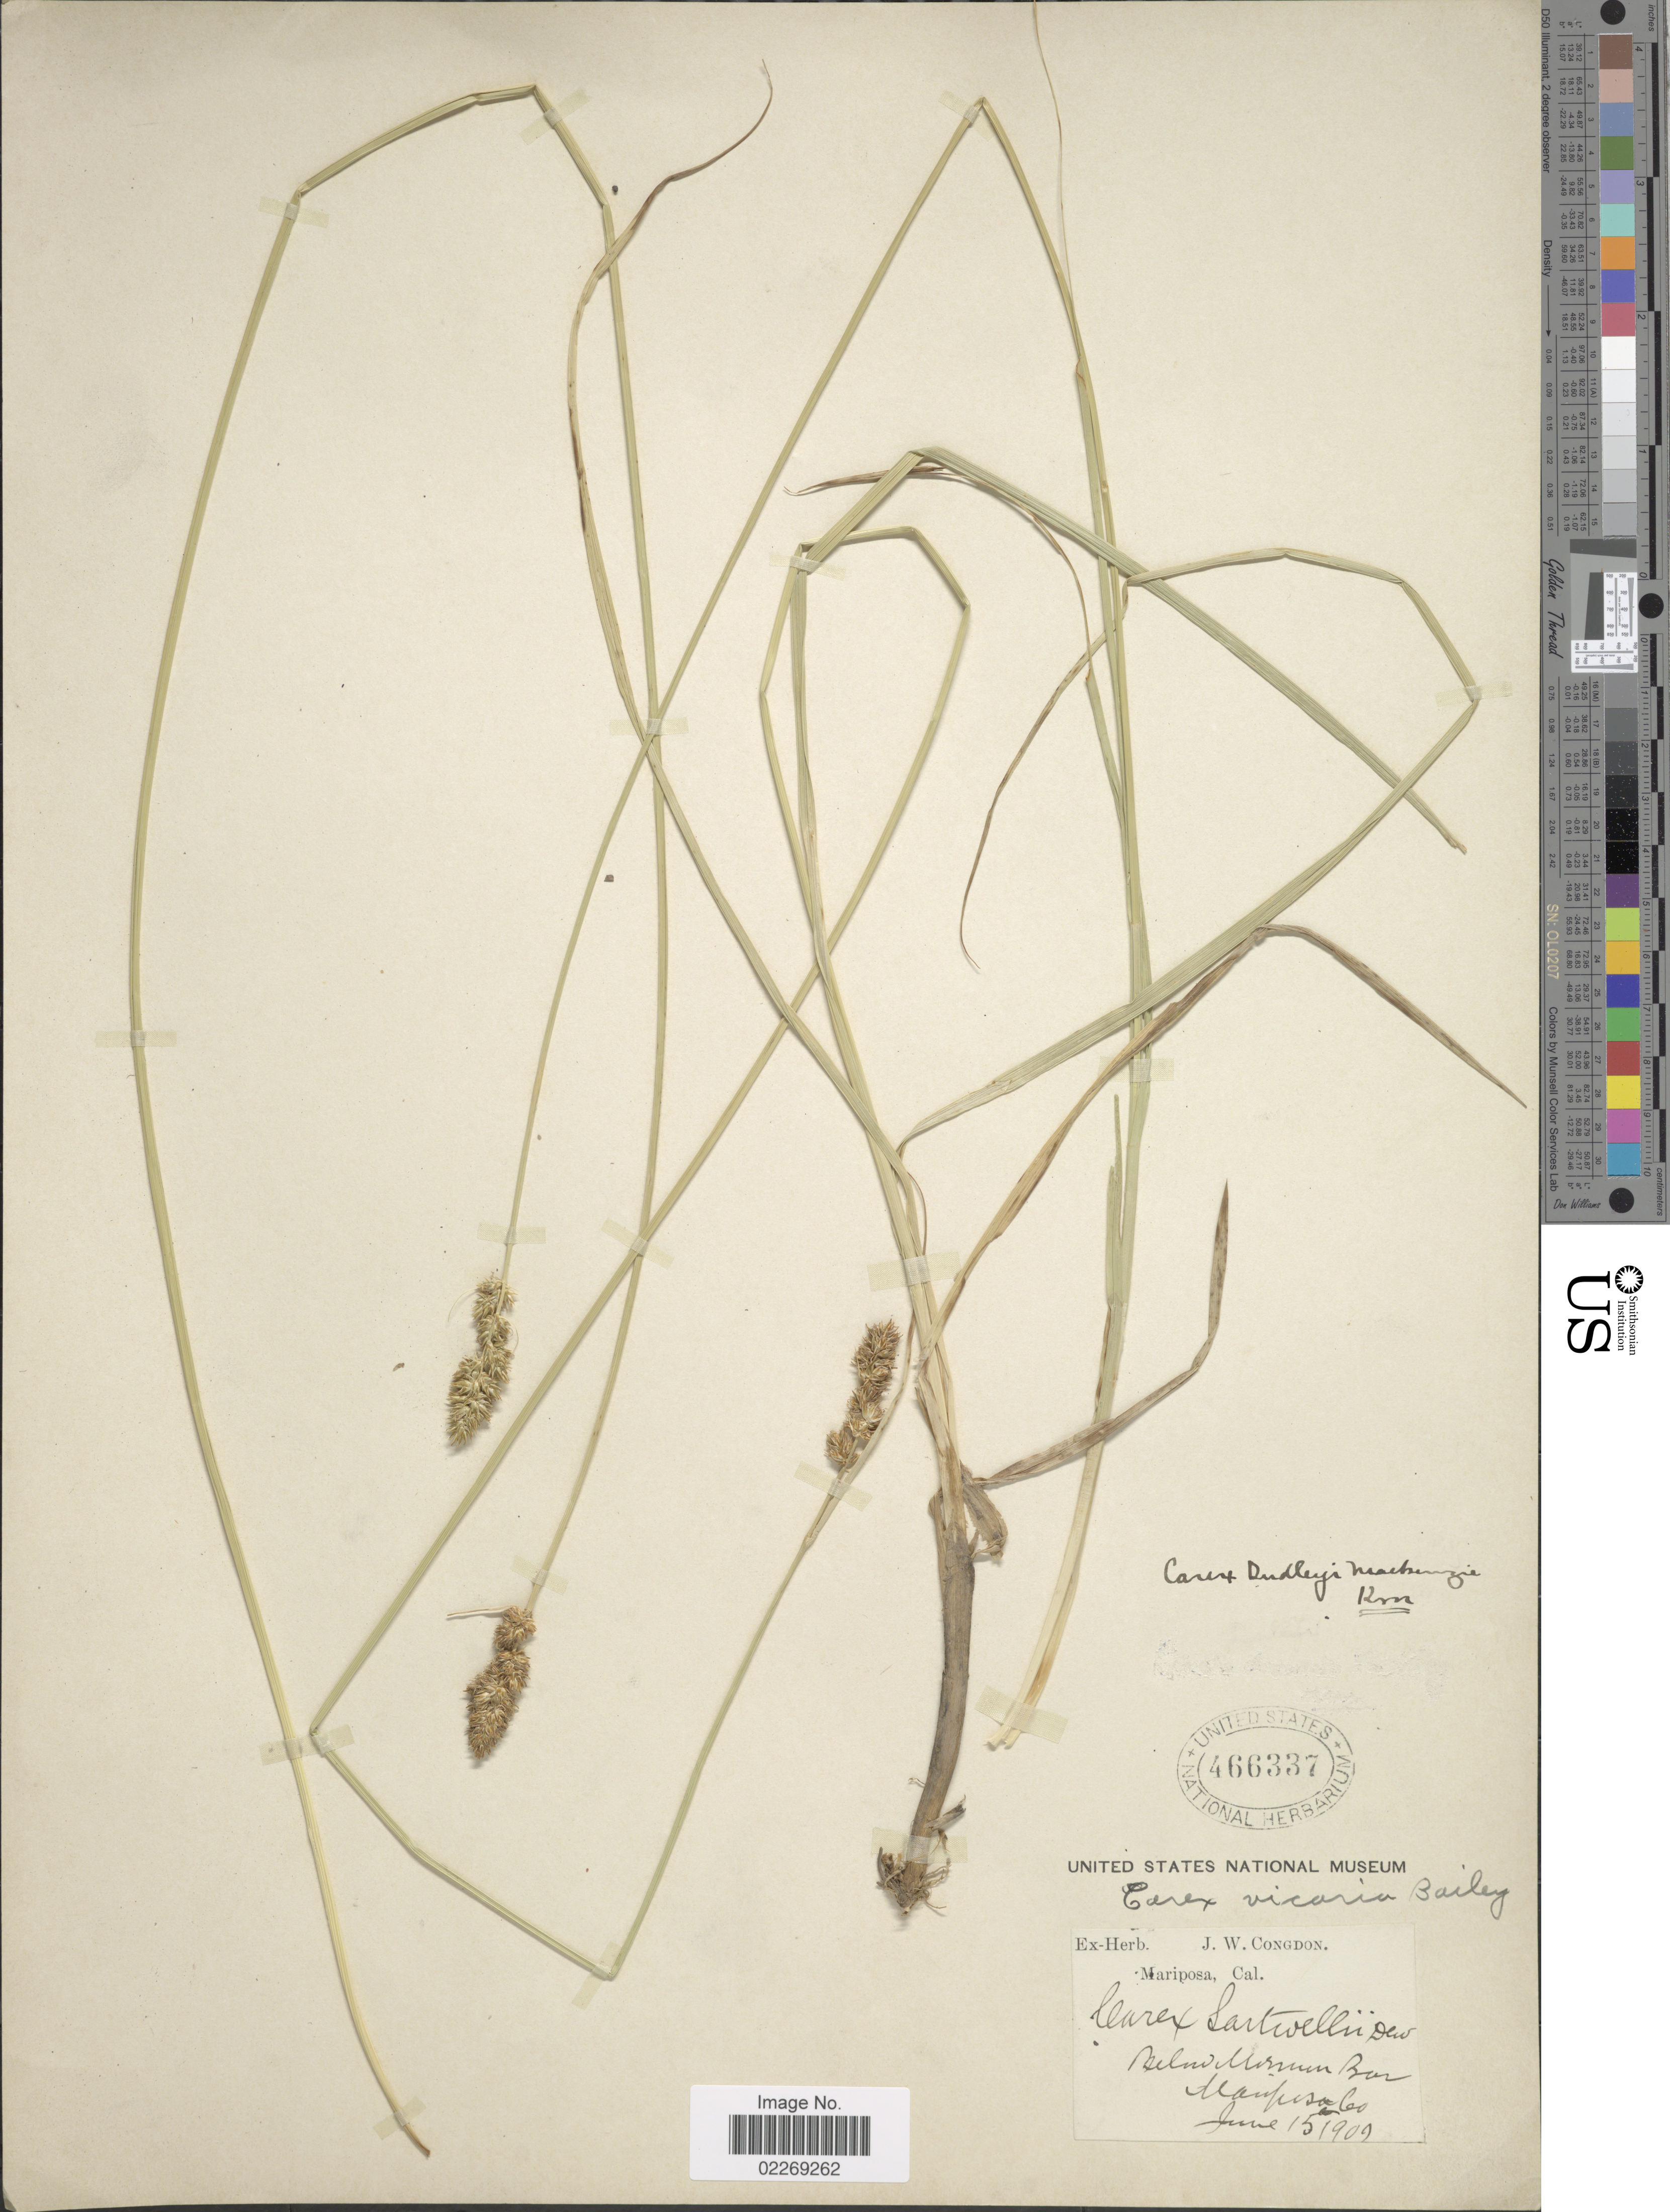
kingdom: Plantae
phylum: Tracheophyta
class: Liliopsida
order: Poales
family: Cyperaceae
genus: Carex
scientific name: Carex densa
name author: (L.H. Bailey) L.H. Bailey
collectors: ex herb. J. W. Congdon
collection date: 1909-06-15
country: United States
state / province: California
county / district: Mariposa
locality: Below Mormon Bar. Mariposa Co.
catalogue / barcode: US 466337